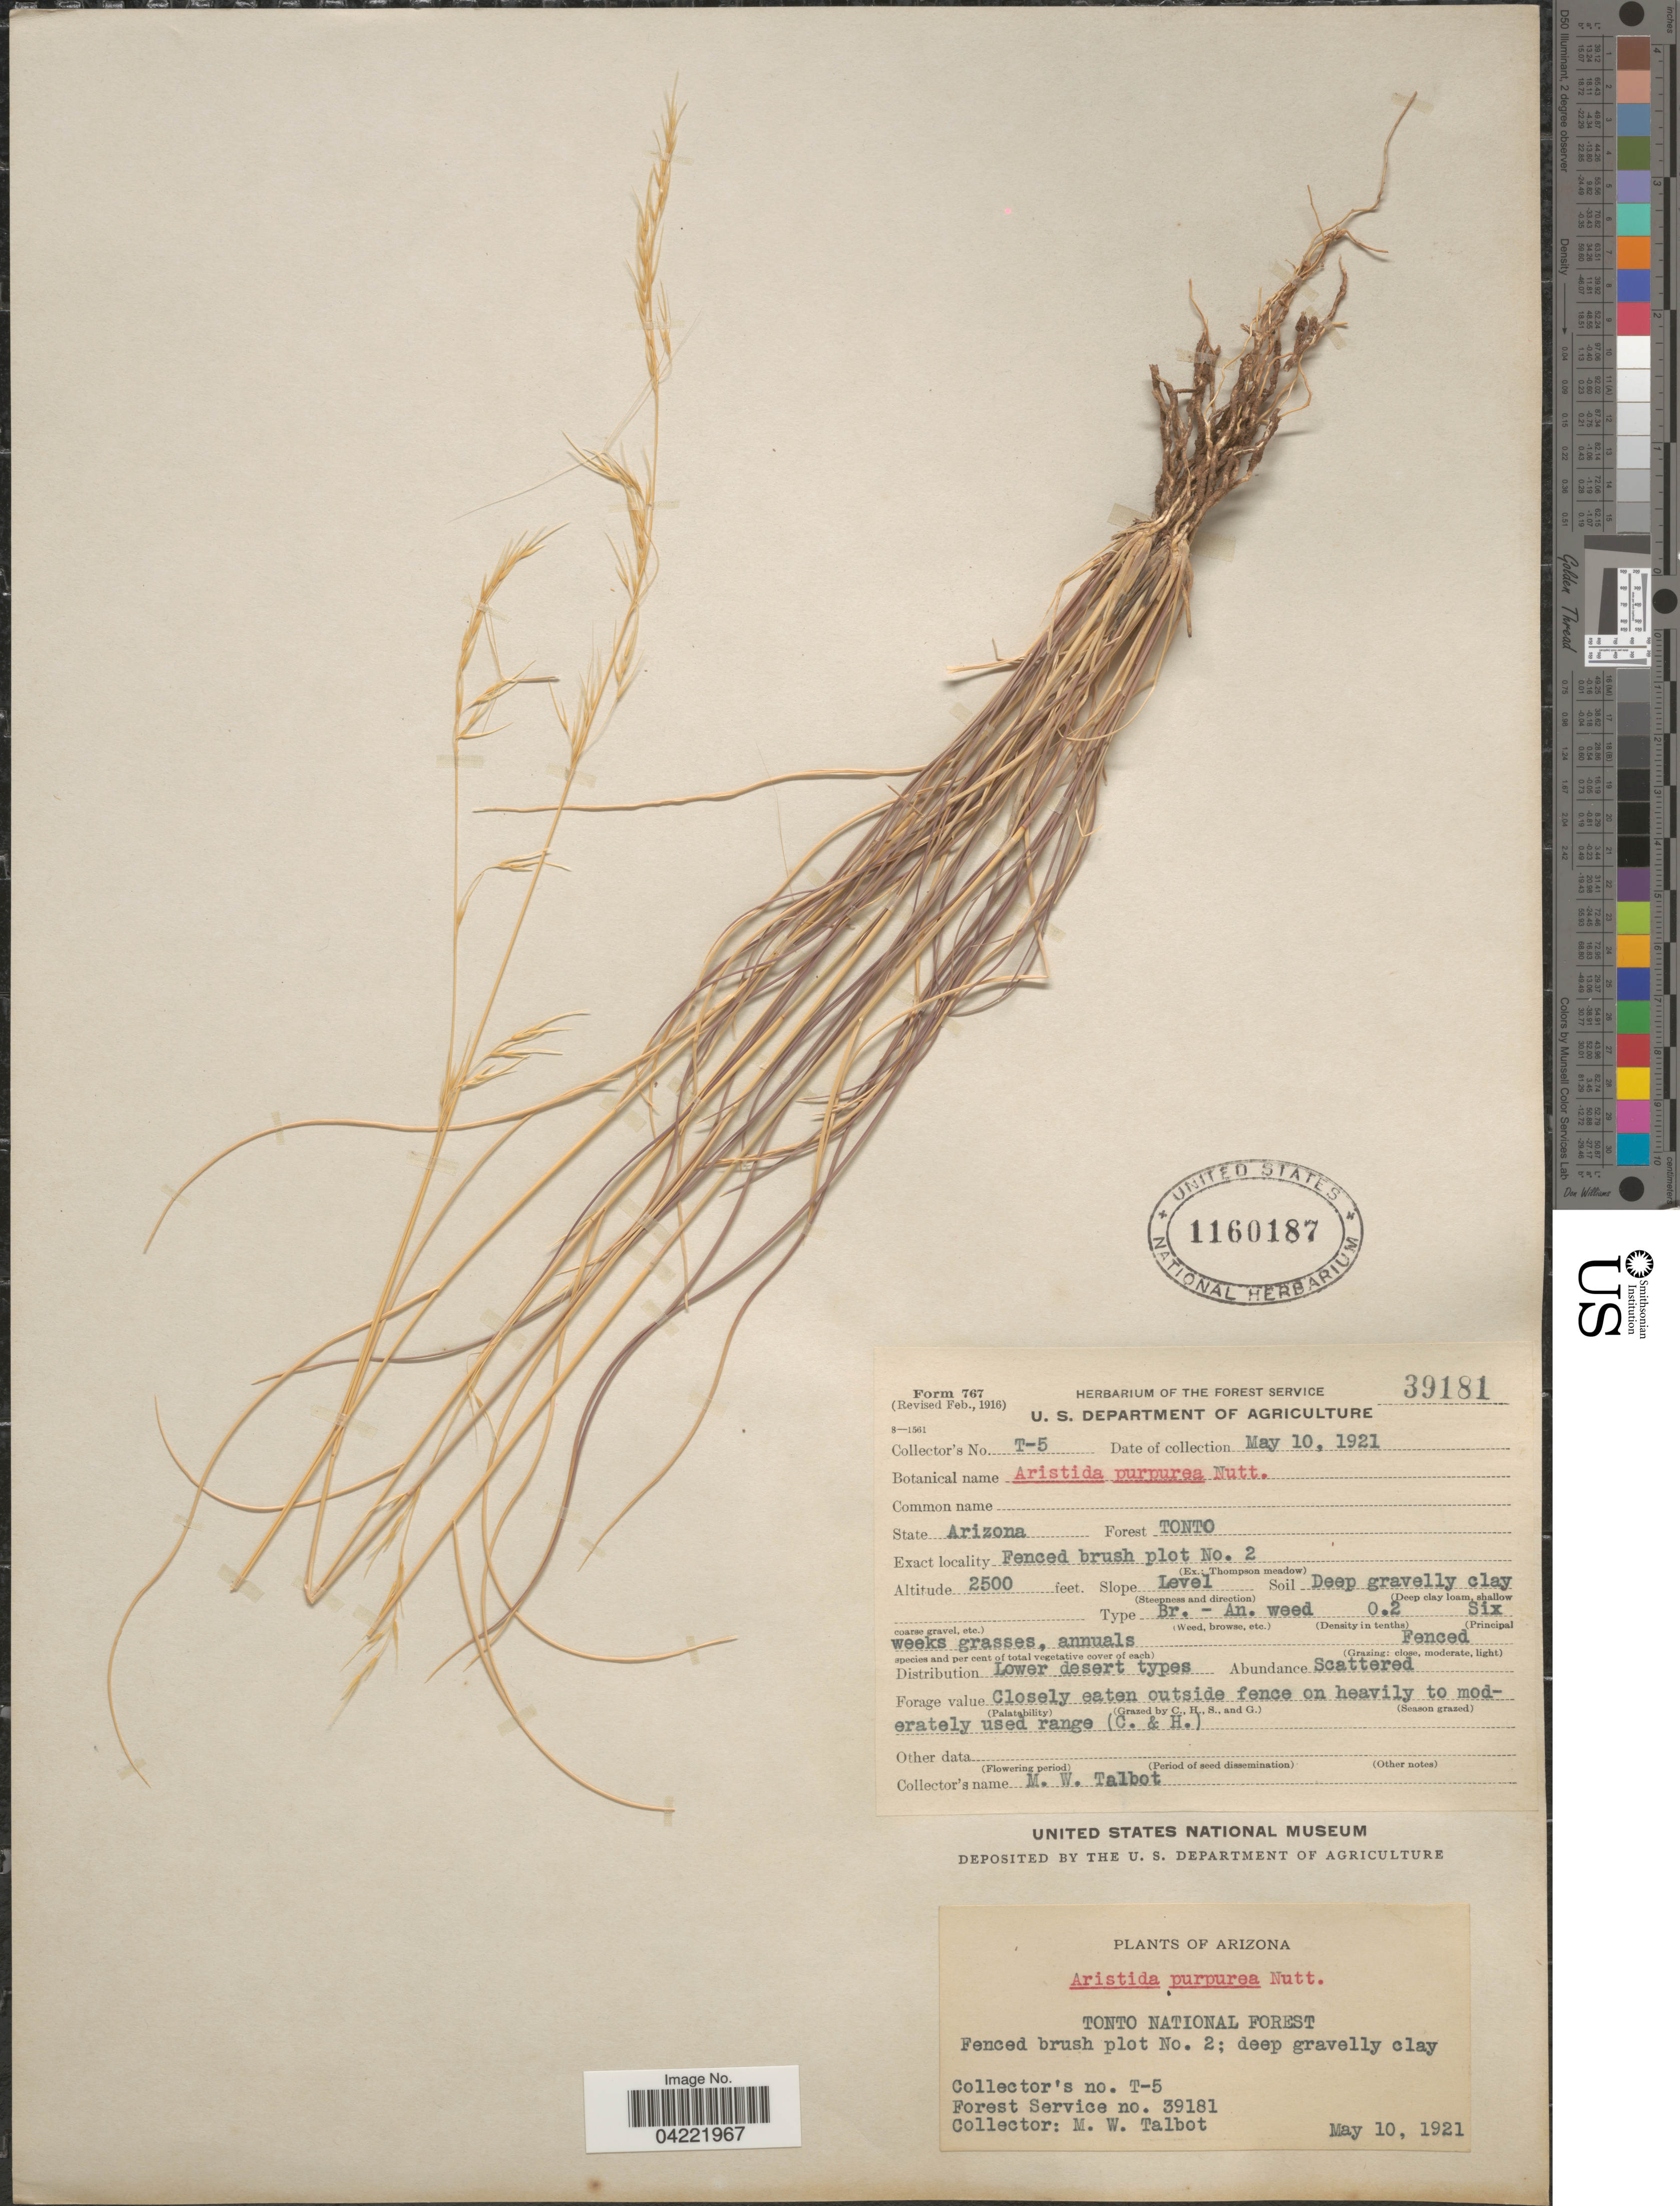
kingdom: Plantae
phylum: Tracheophyta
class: Liliopsida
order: Poales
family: Poaceae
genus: Aristida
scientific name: Aristida purpurea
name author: Nutt.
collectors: M. Talbot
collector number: T-5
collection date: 1921-05-10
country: United States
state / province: Arizona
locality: Forest Tonto. Fenced brush plot No. 2.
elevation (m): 762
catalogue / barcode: US 1160187